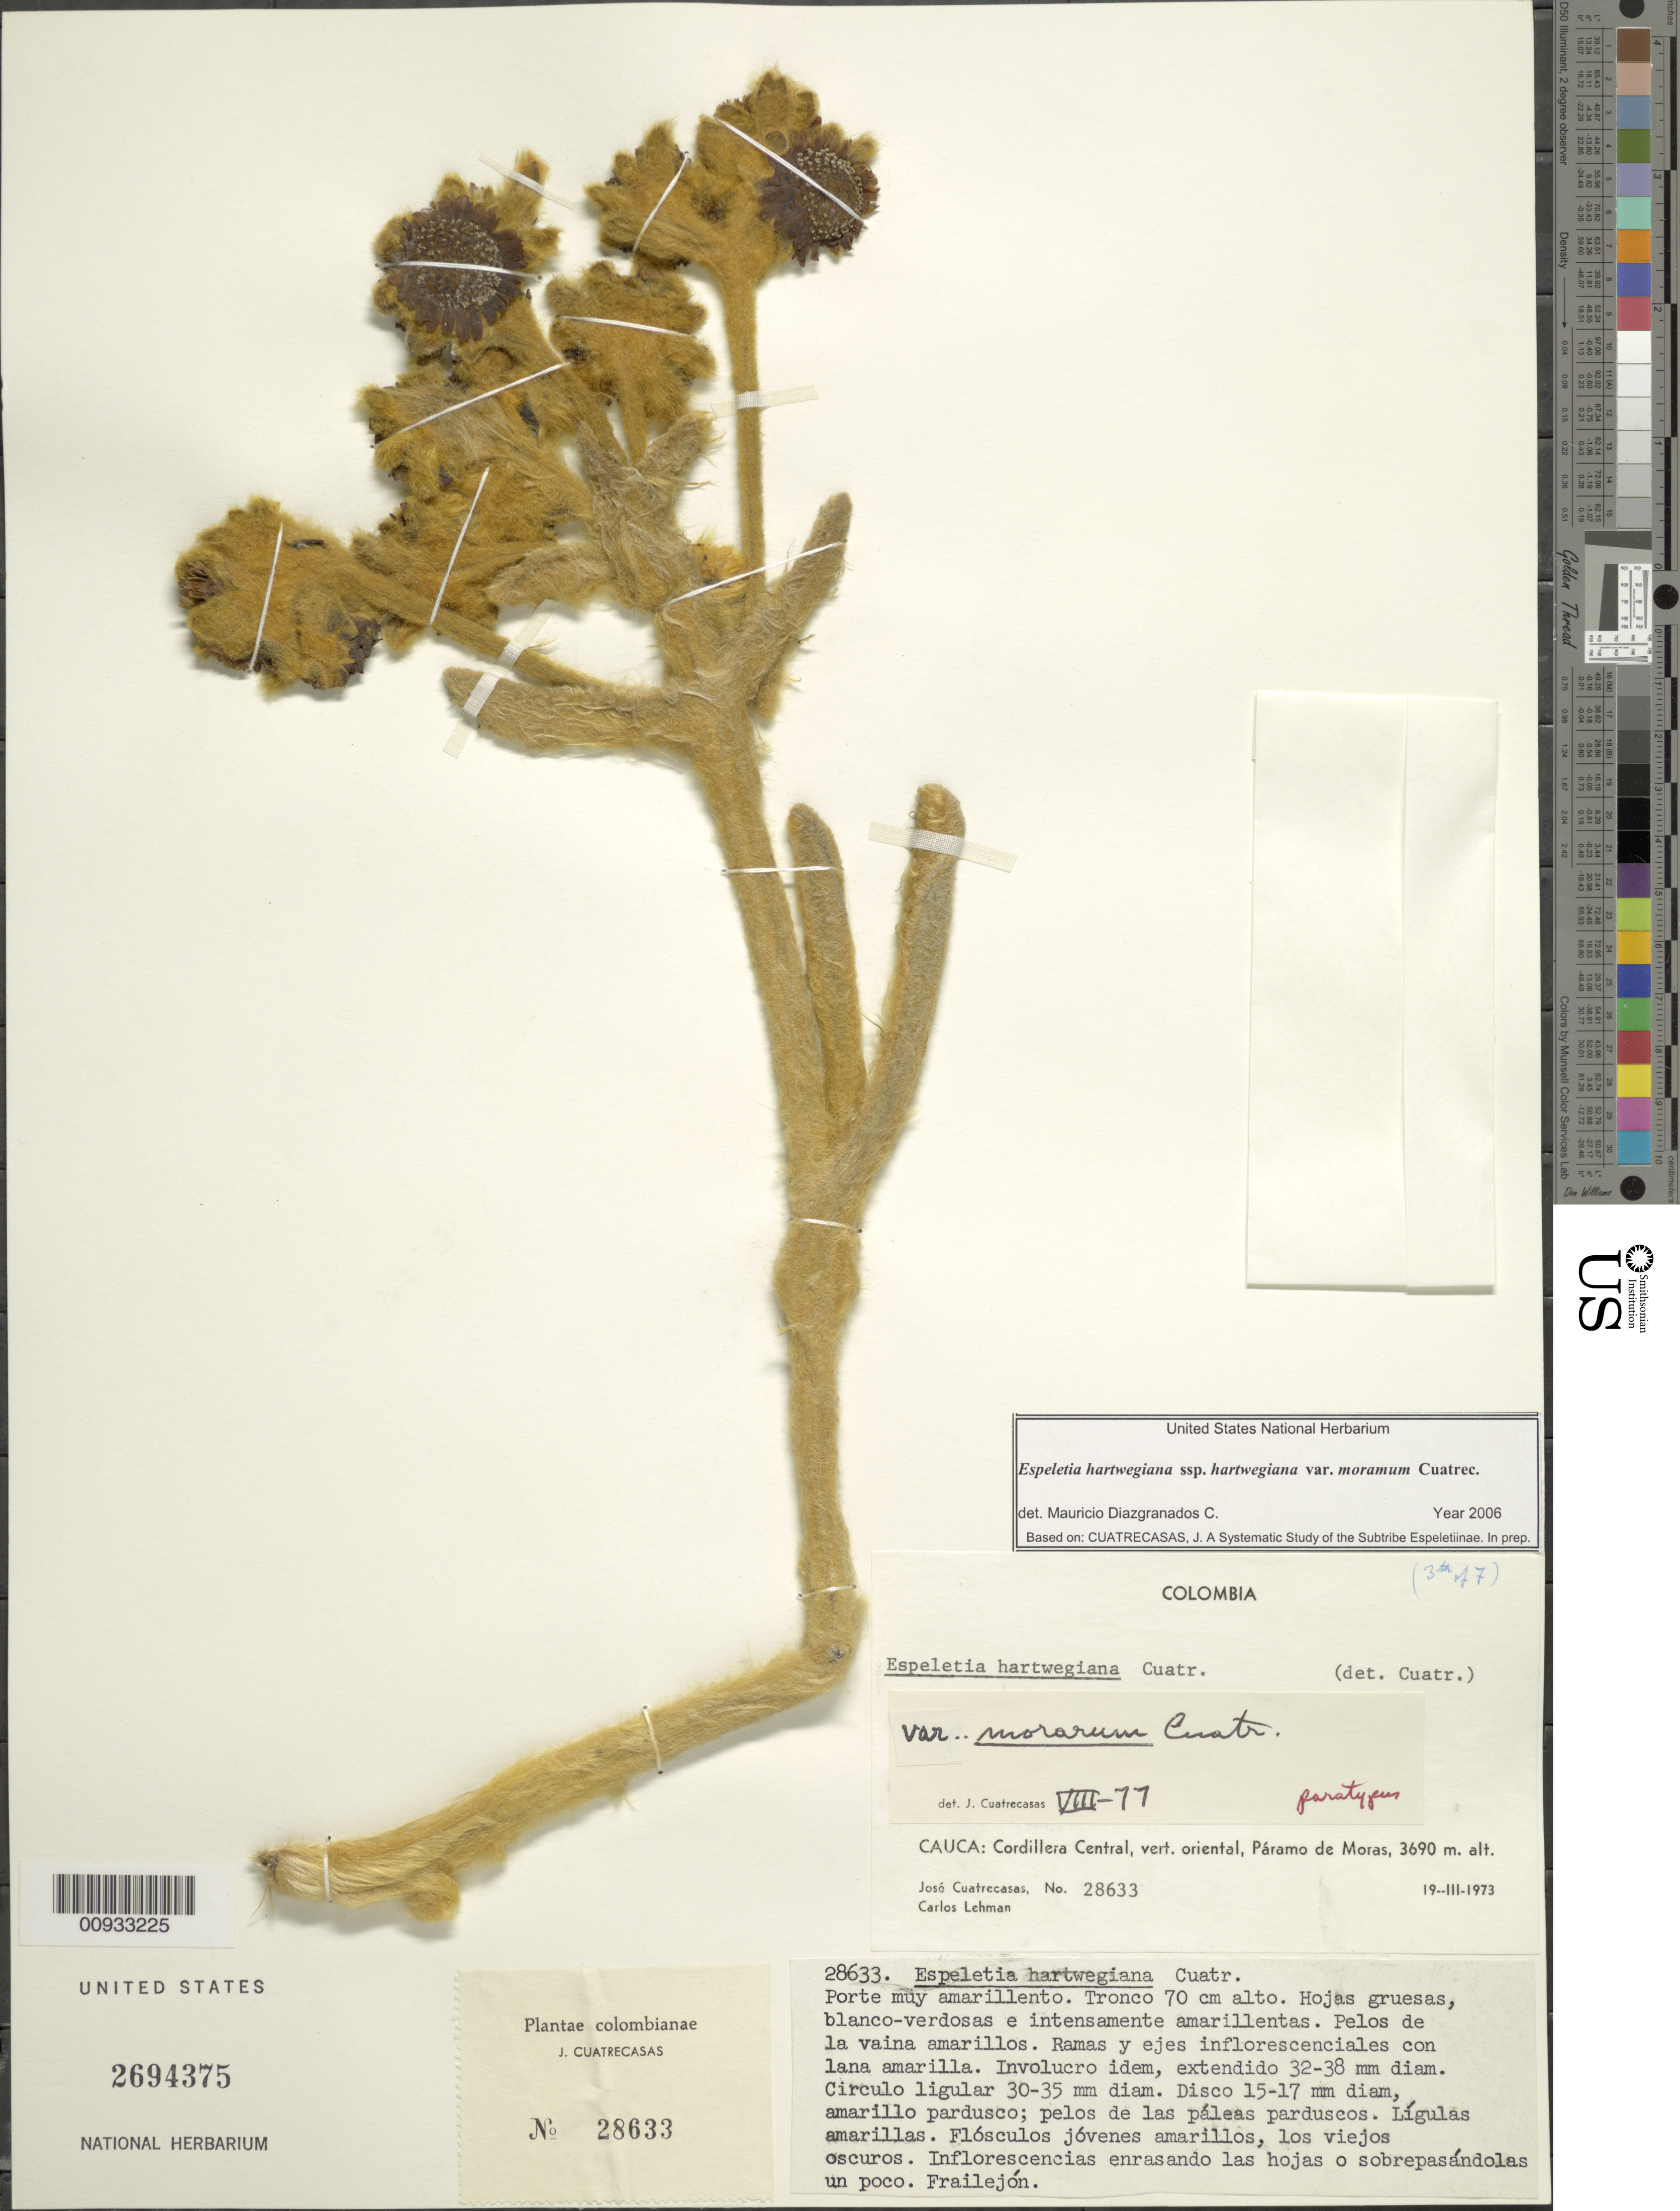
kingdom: Plantae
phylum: Tracheophyta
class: Magnoliopsida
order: Asterales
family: Asteraceae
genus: Espeletia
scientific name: Espeletia hartwegiana var. morarum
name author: Cuatrec.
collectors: J. Cuatrecasas & C. Lehman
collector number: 28633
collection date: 1973-03-19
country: Colombia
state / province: Cauca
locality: Cordillera Central, vert. oriental, Paramo de Moras.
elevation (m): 3690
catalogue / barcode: US 2694375